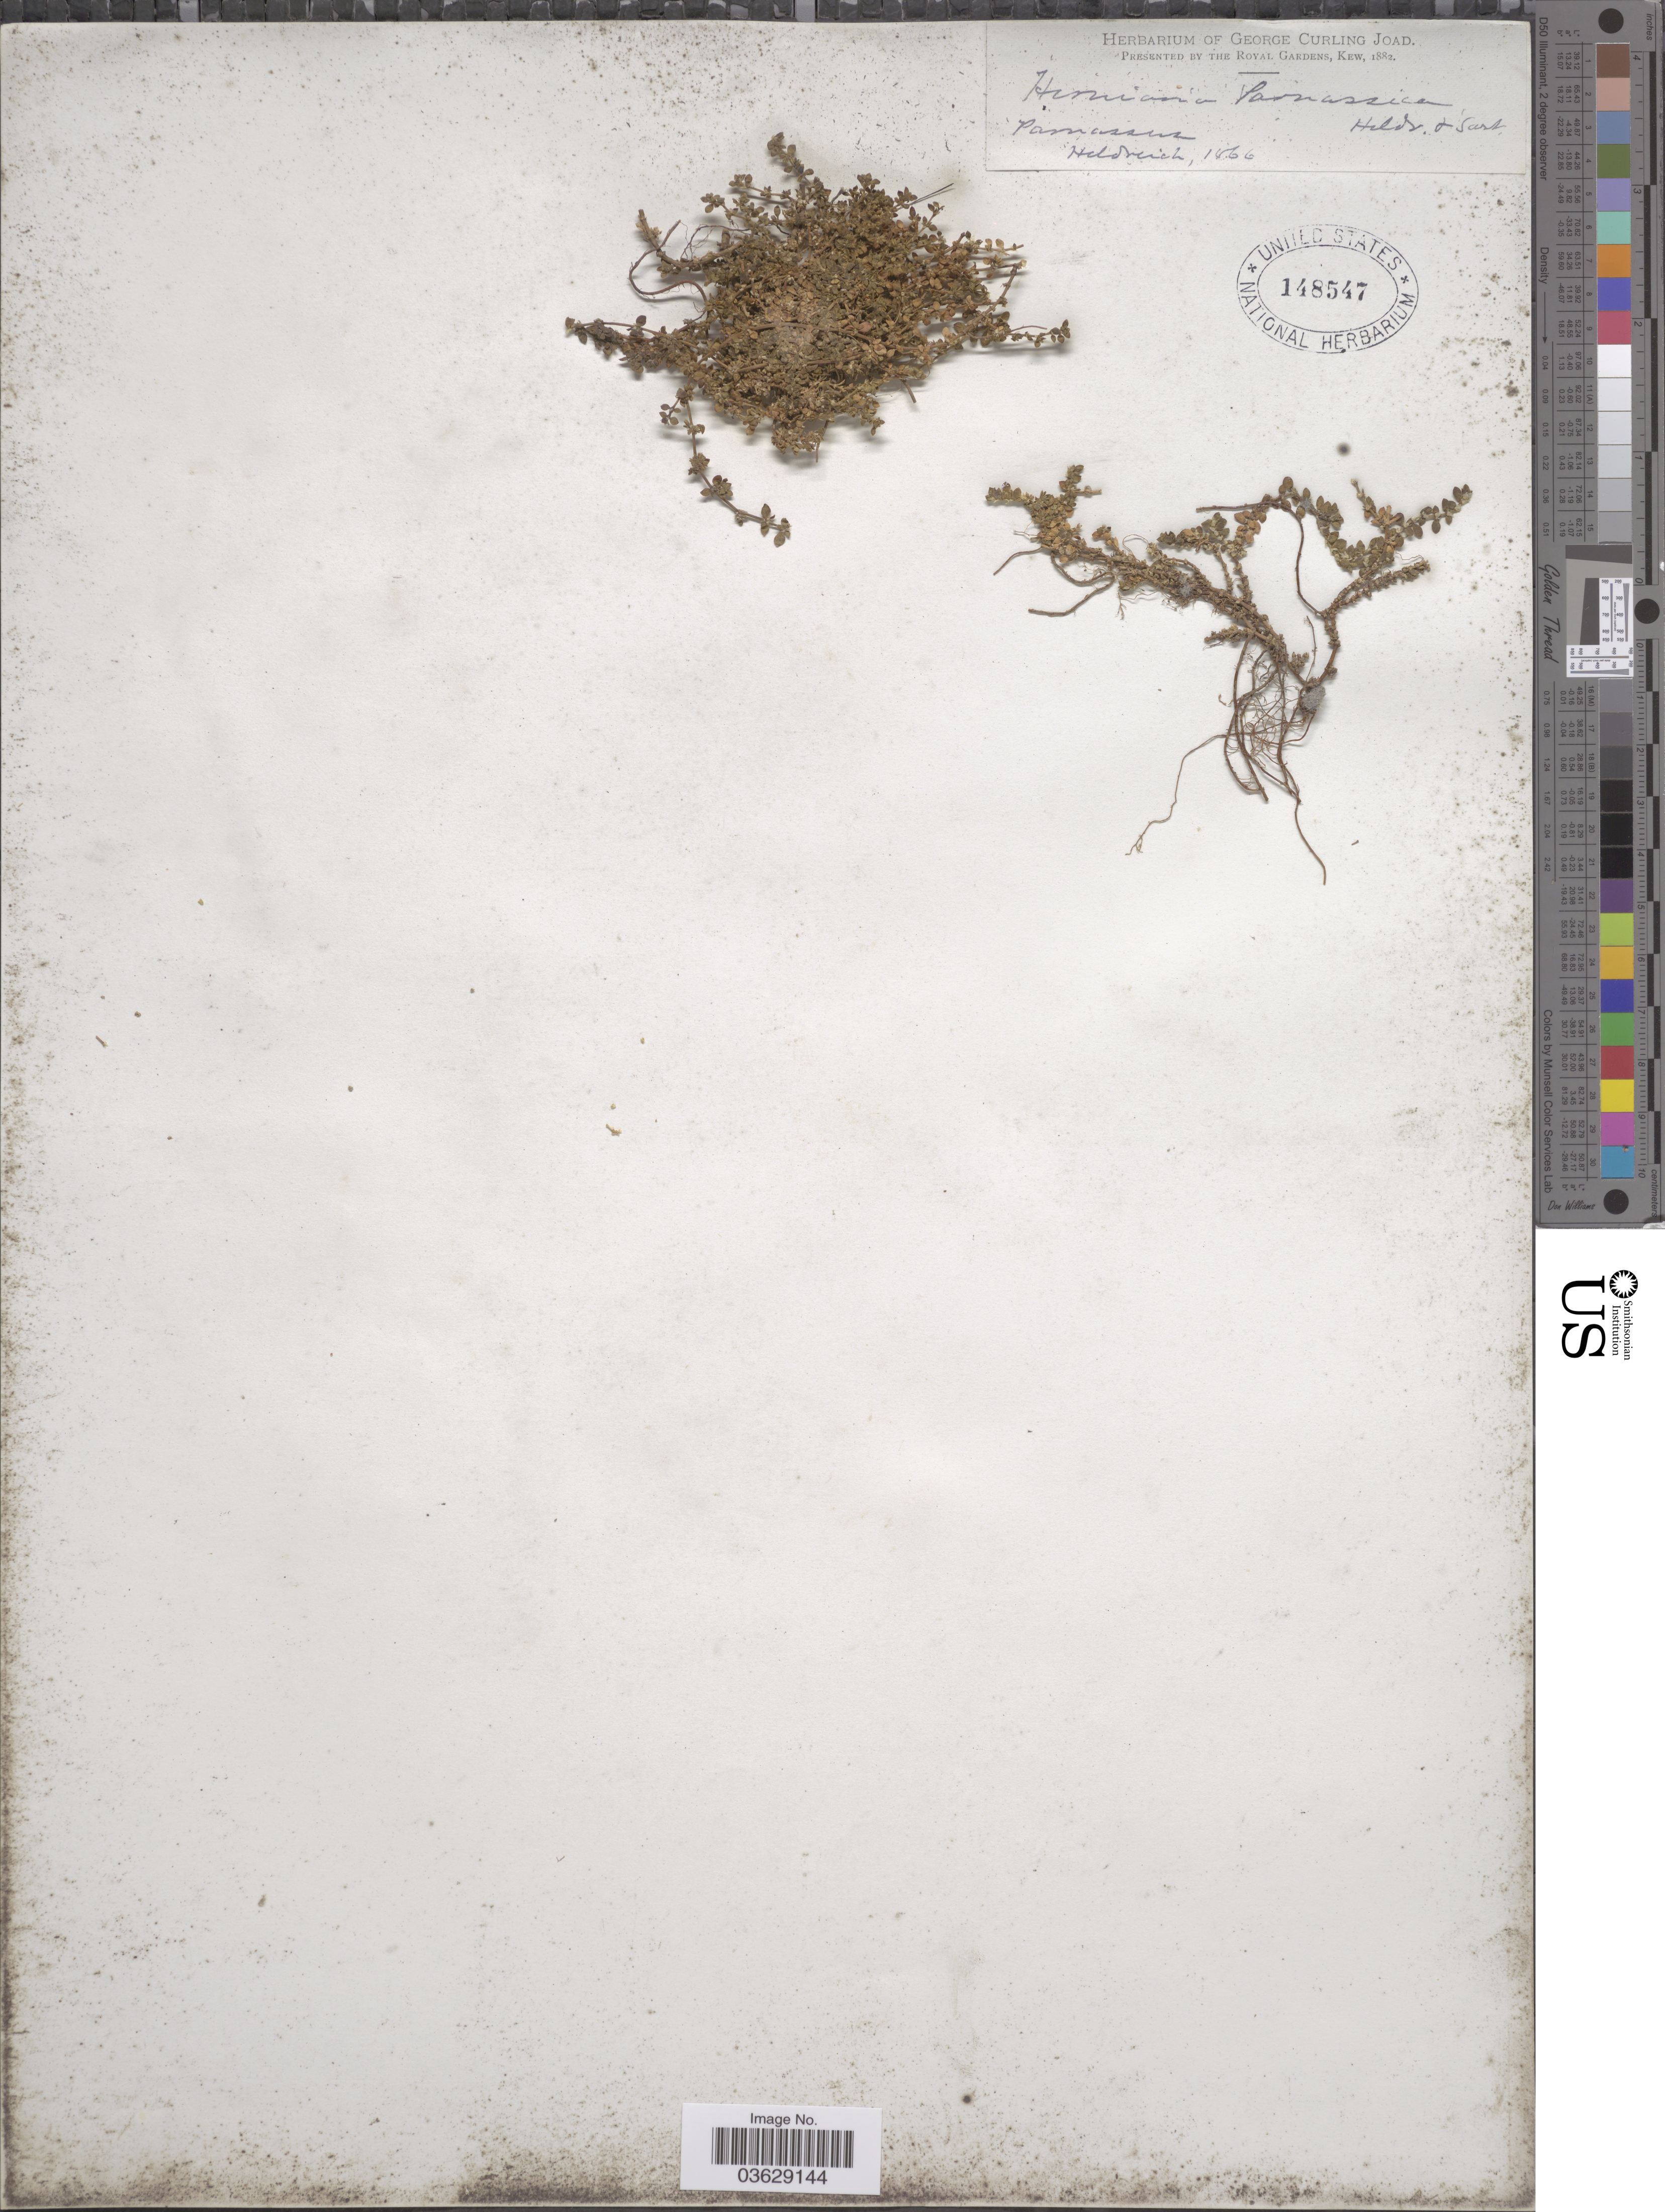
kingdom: Plantae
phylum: Tracheophyta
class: Magnoliopsida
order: Caryophyllales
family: Caryophyllaceae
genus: Herniaria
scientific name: Herniaria parnassica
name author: Heldr. & Sart. ex Boiss.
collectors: Heldreich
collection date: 1866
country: Greece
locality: Parnassus.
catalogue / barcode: US 148547